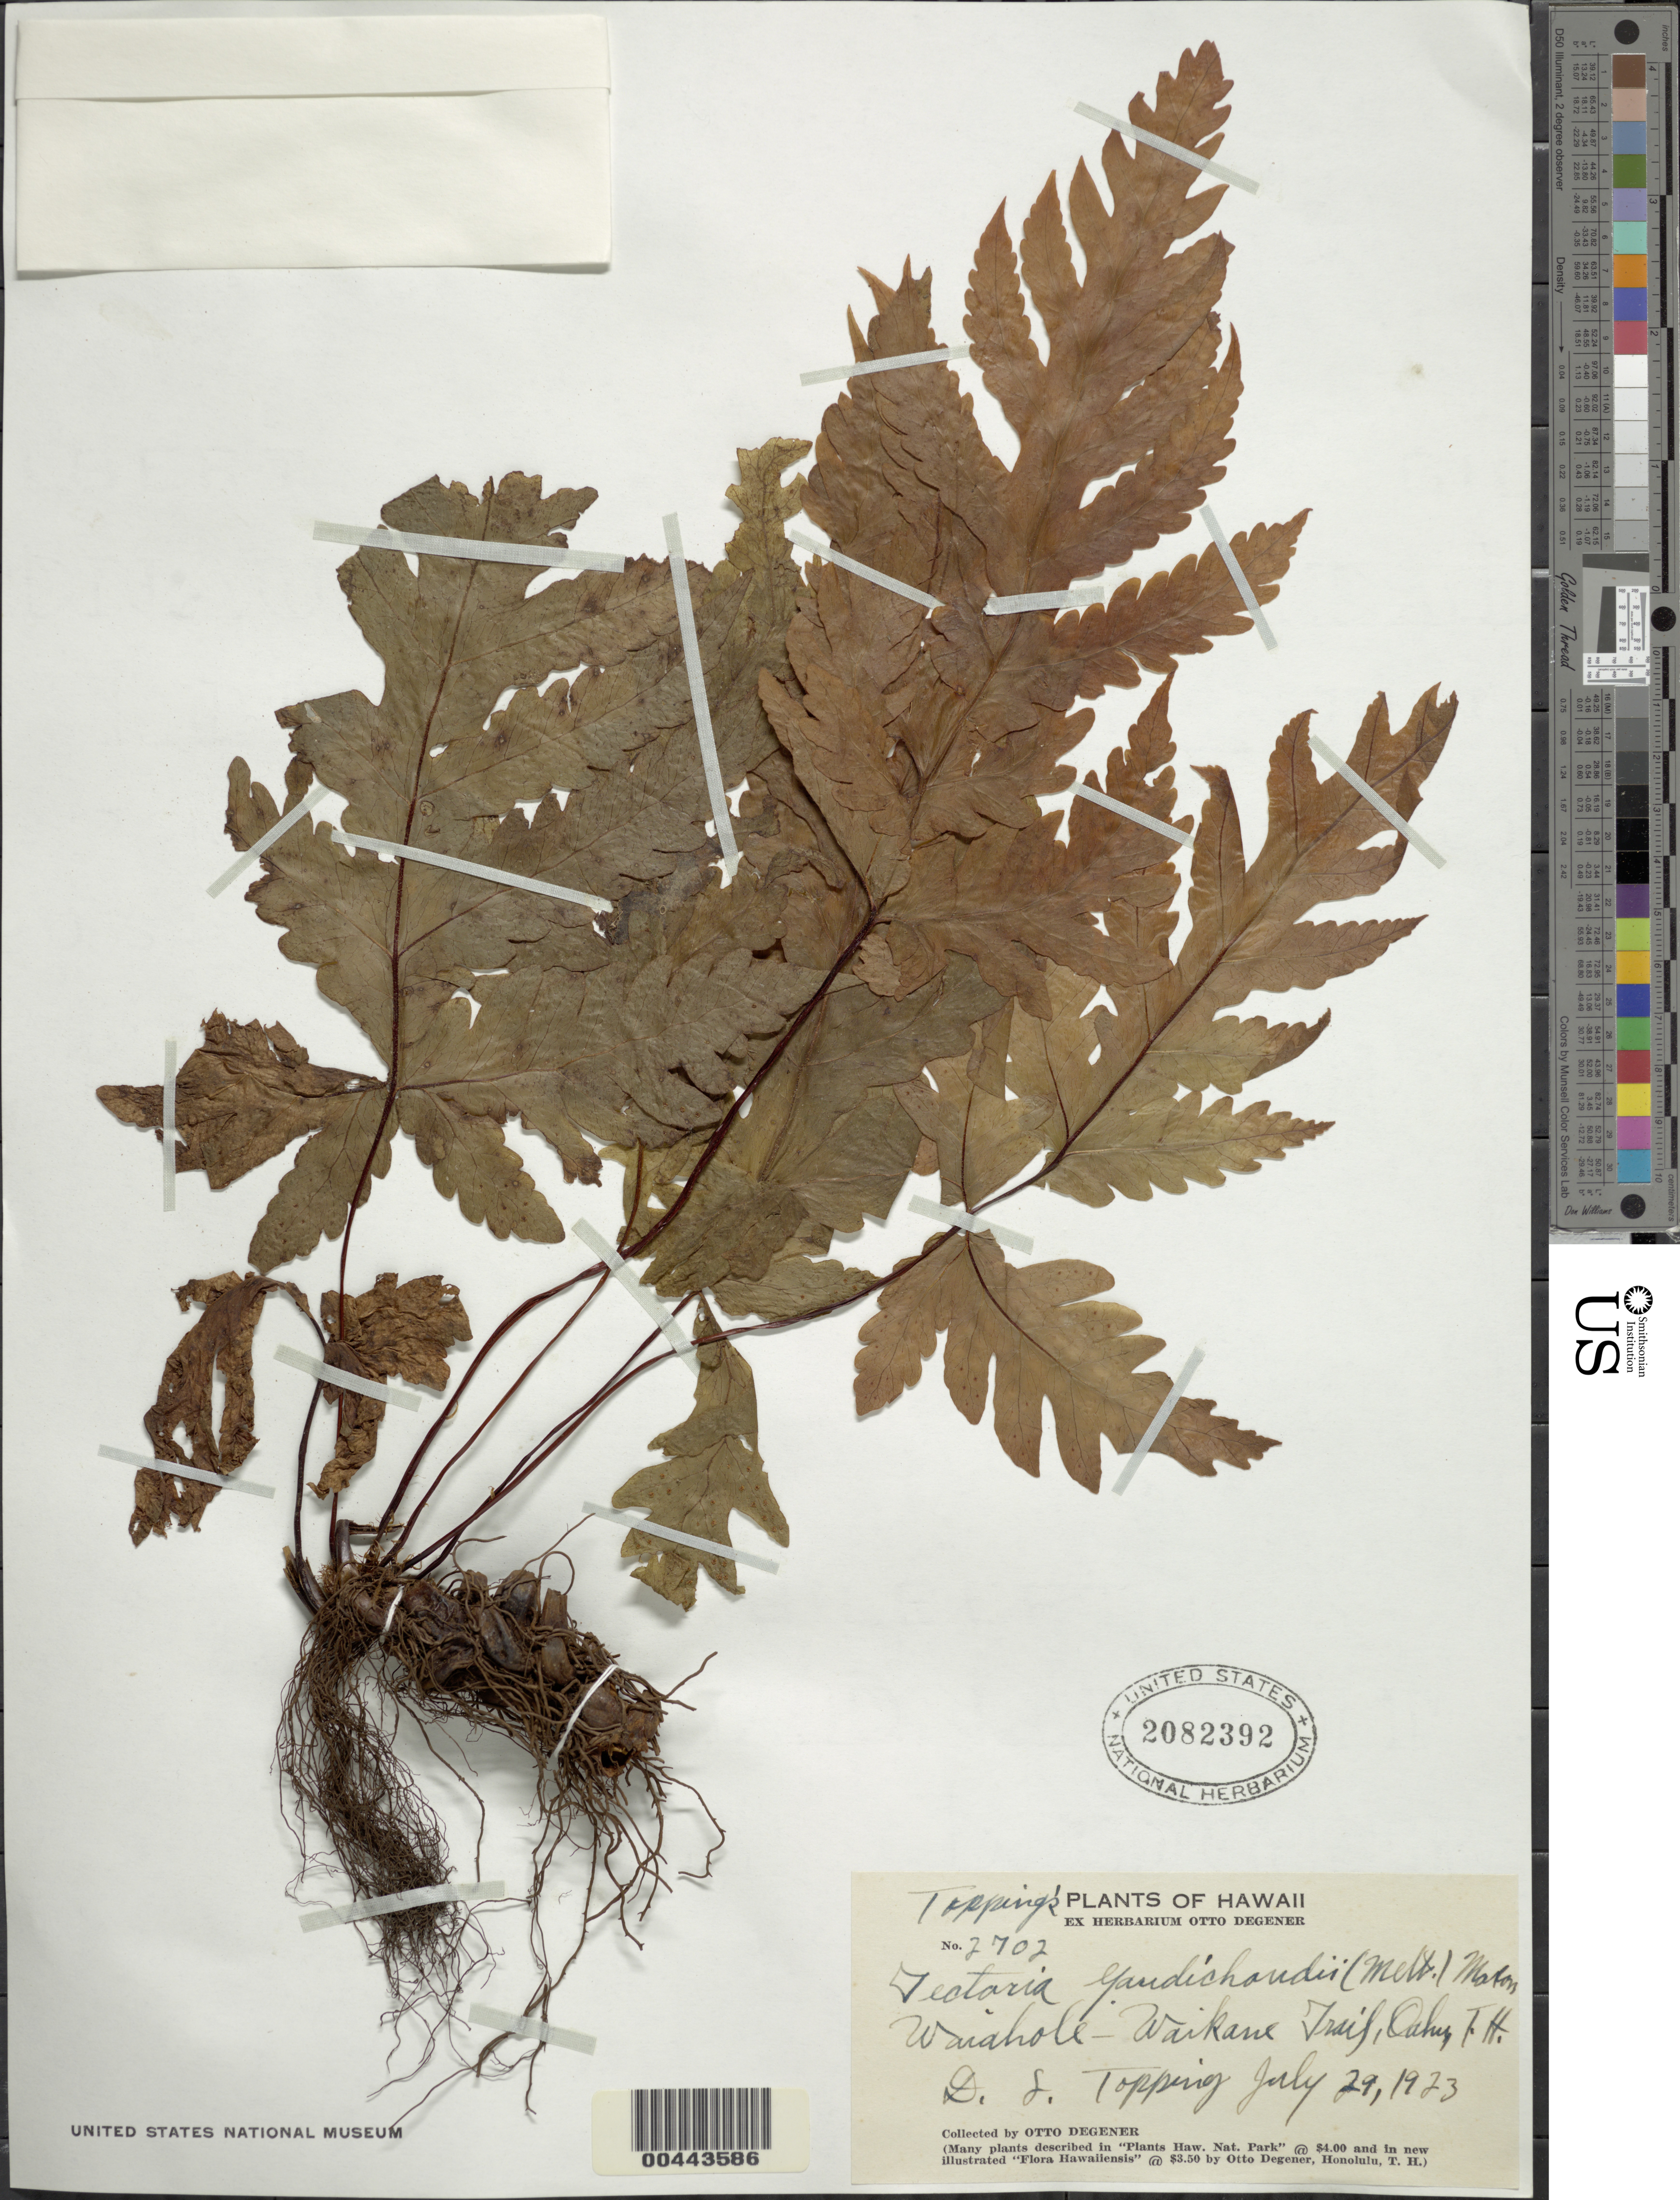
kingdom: Plantae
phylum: Tracheophyta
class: Polypodiopsida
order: Polypodiales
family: Tectariaceae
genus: Tectaria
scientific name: Tectaria gaudichaudii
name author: (Mett.) Maxon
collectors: D. L. Topping & O. Degener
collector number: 2702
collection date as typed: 29 Jul 1923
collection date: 1923-07-29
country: United States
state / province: Hawaii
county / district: Honolulu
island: Oahu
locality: Waiahole-Waikane Trail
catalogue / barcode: US 2082392